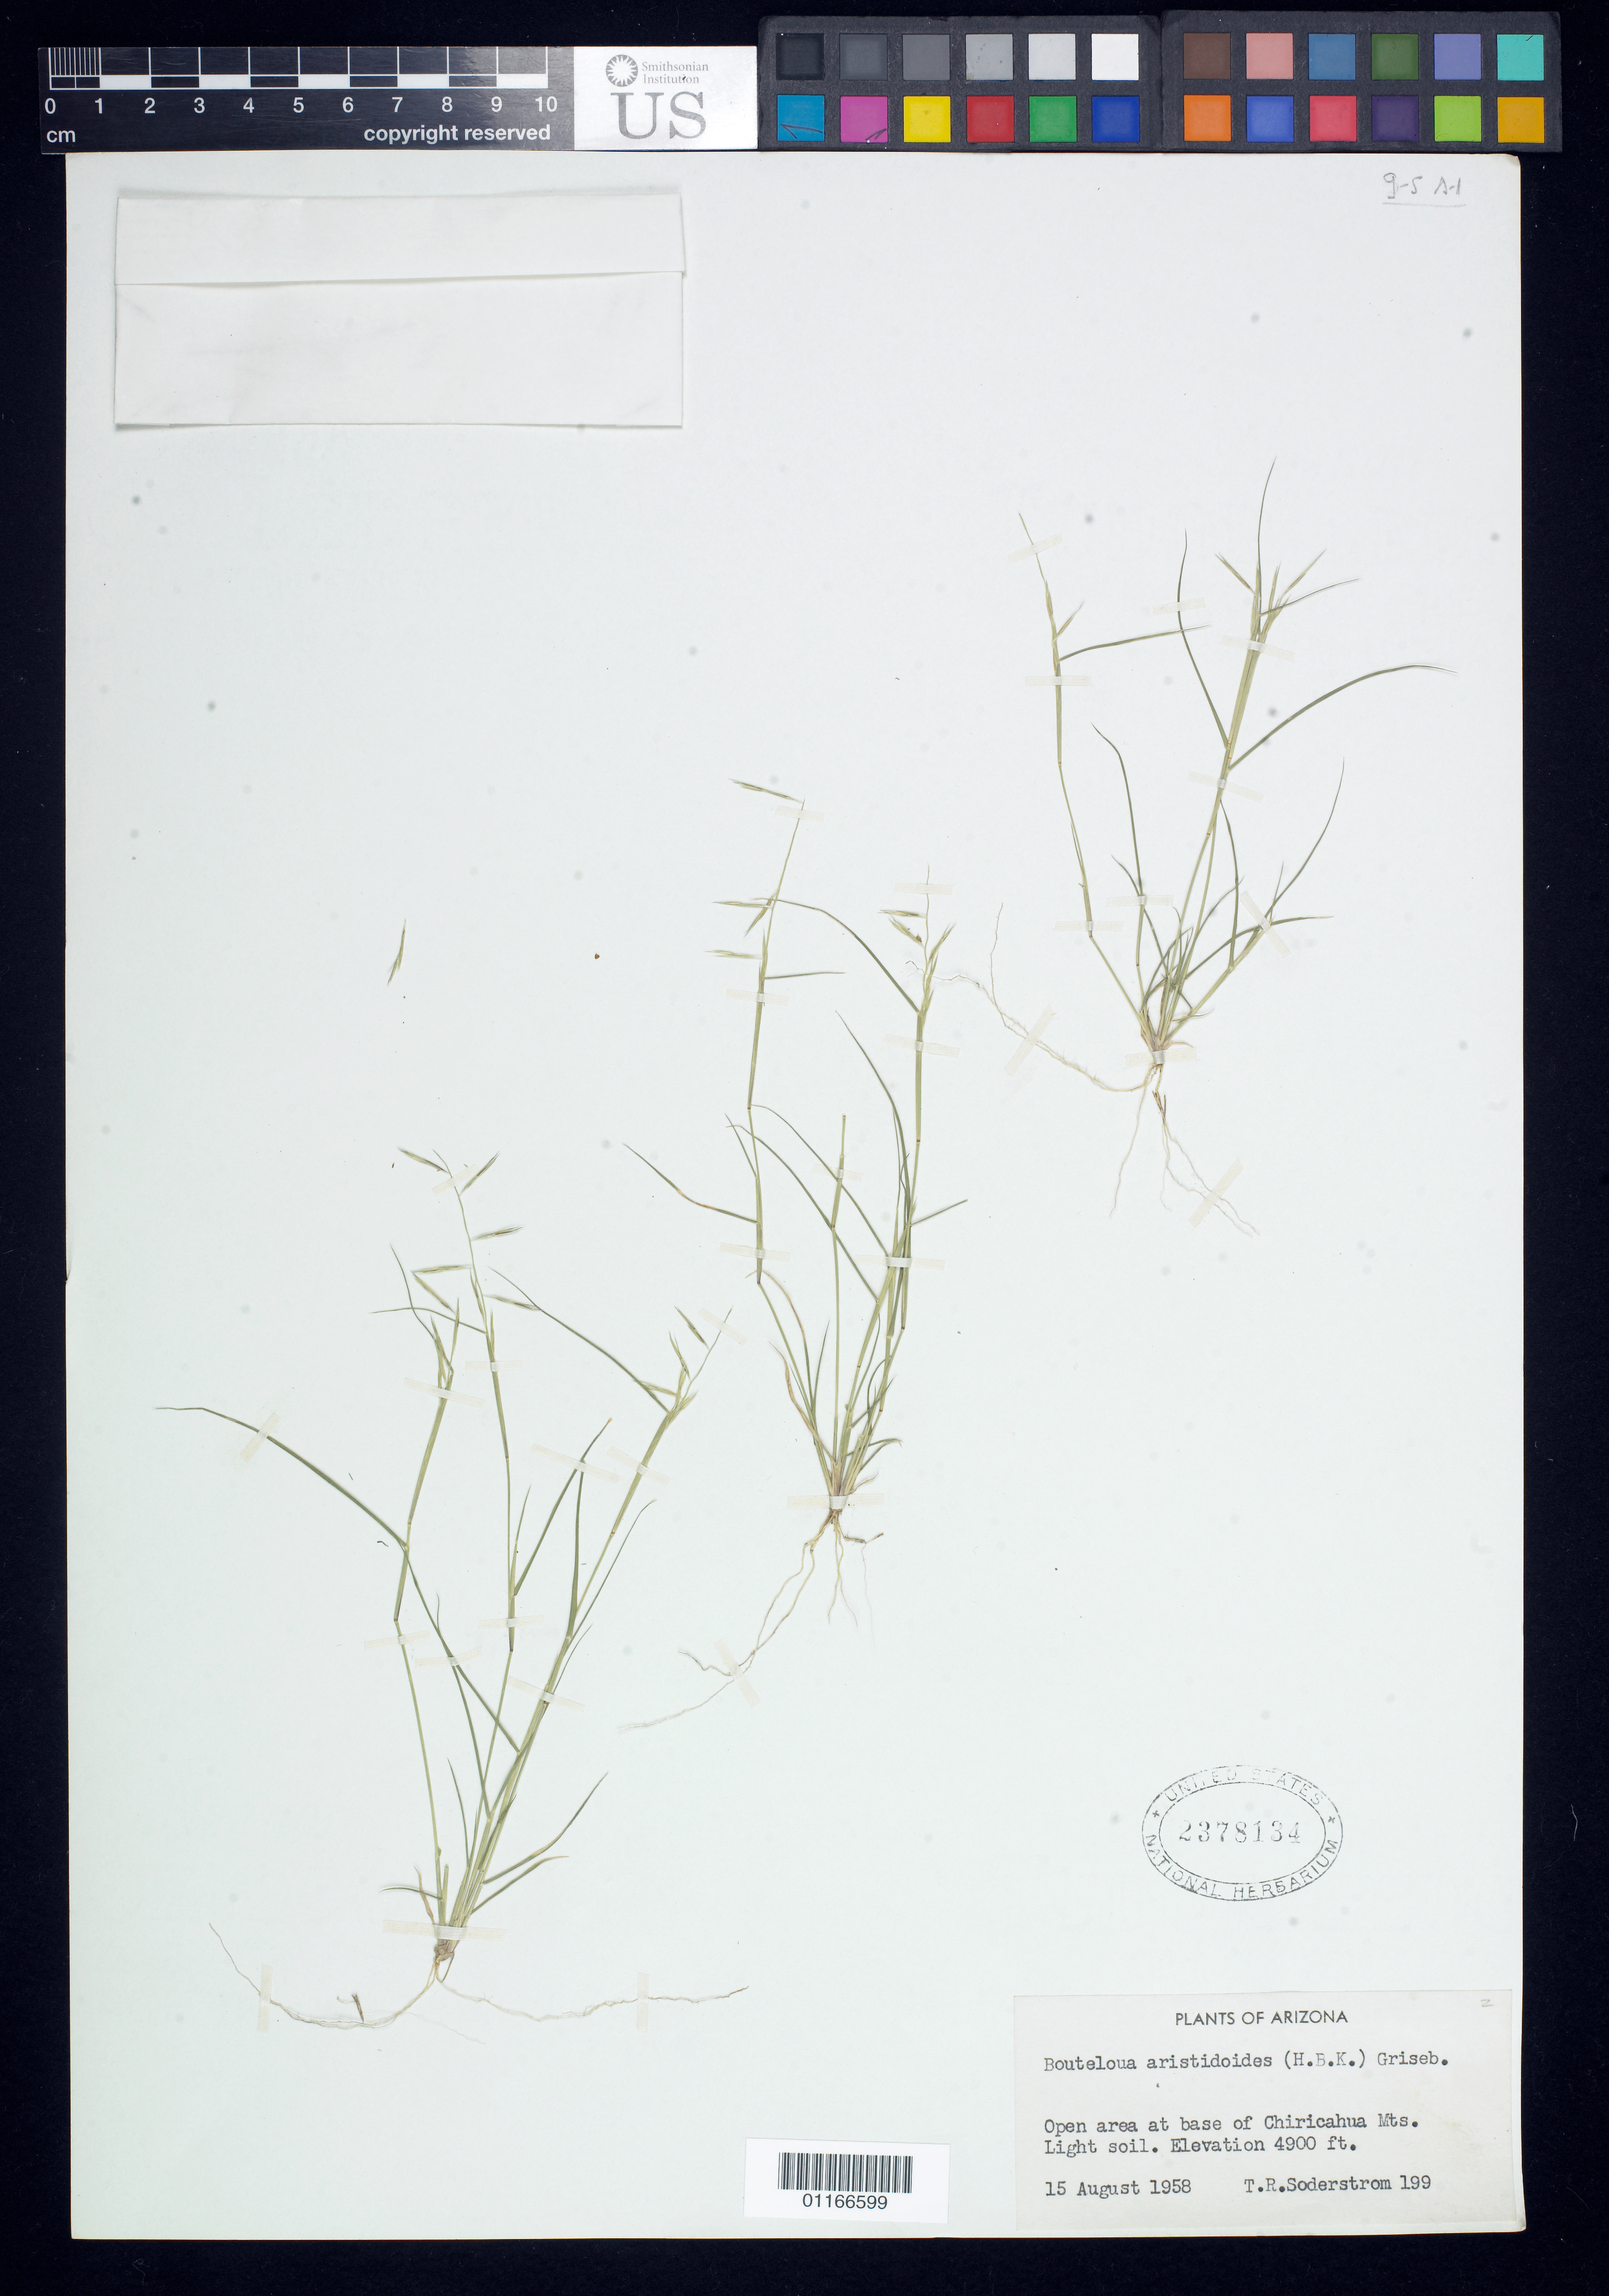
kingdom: Plantae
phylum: Tracheophyta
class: Liliopsida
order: Poales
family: Poaceae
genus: Bouteloua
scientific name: Bouteloua aristidoides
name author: (Kunth) Griseb.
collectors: T. R. Soderstrom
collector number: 199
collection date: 1958-08-15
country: United States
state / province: Arizona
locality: Open area at base of Chiricahua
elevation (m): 1494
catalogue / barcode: US 2378134